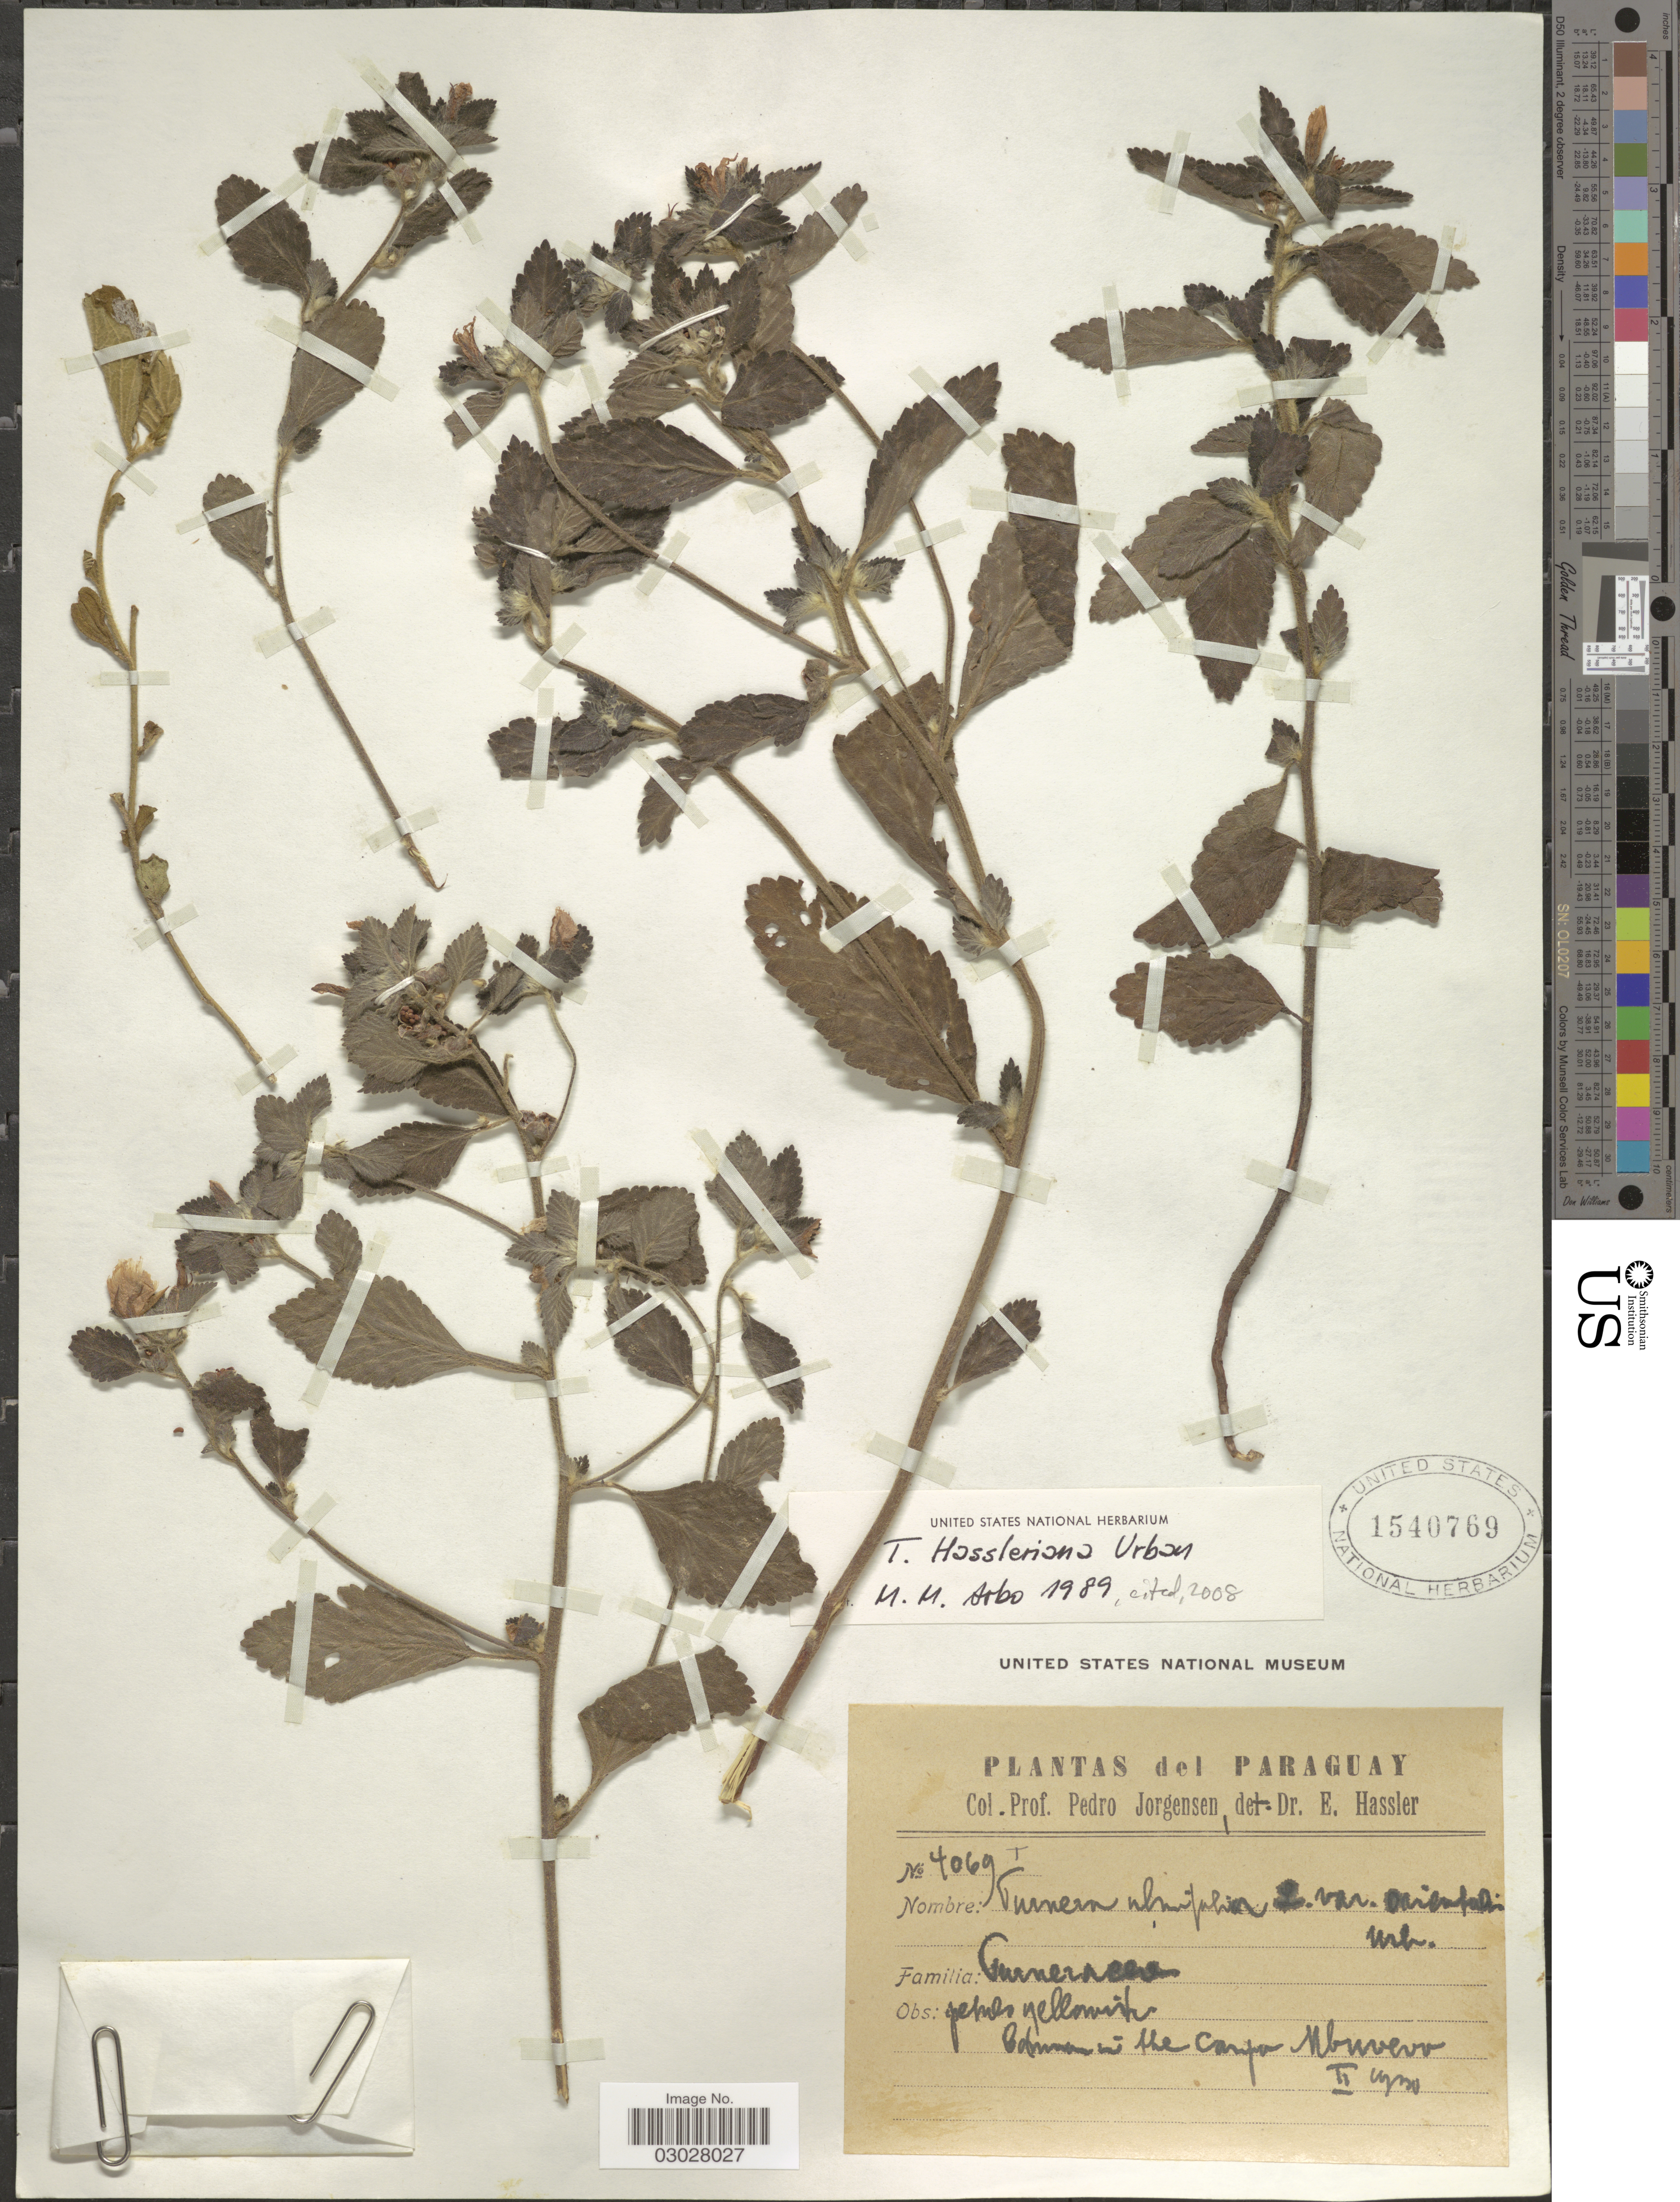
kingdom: Plantae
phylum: Tracheophyta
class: Magnoliopsida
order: Malpighiales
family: Turneraceae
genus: Turnera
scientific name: Turnera hassleriana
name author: Urb.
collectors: P. Jörgensen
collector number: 4069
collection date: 1930-02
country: Paraguay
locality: In the Campo Mbuvevo. [interpreted]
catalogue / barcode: US 1540769